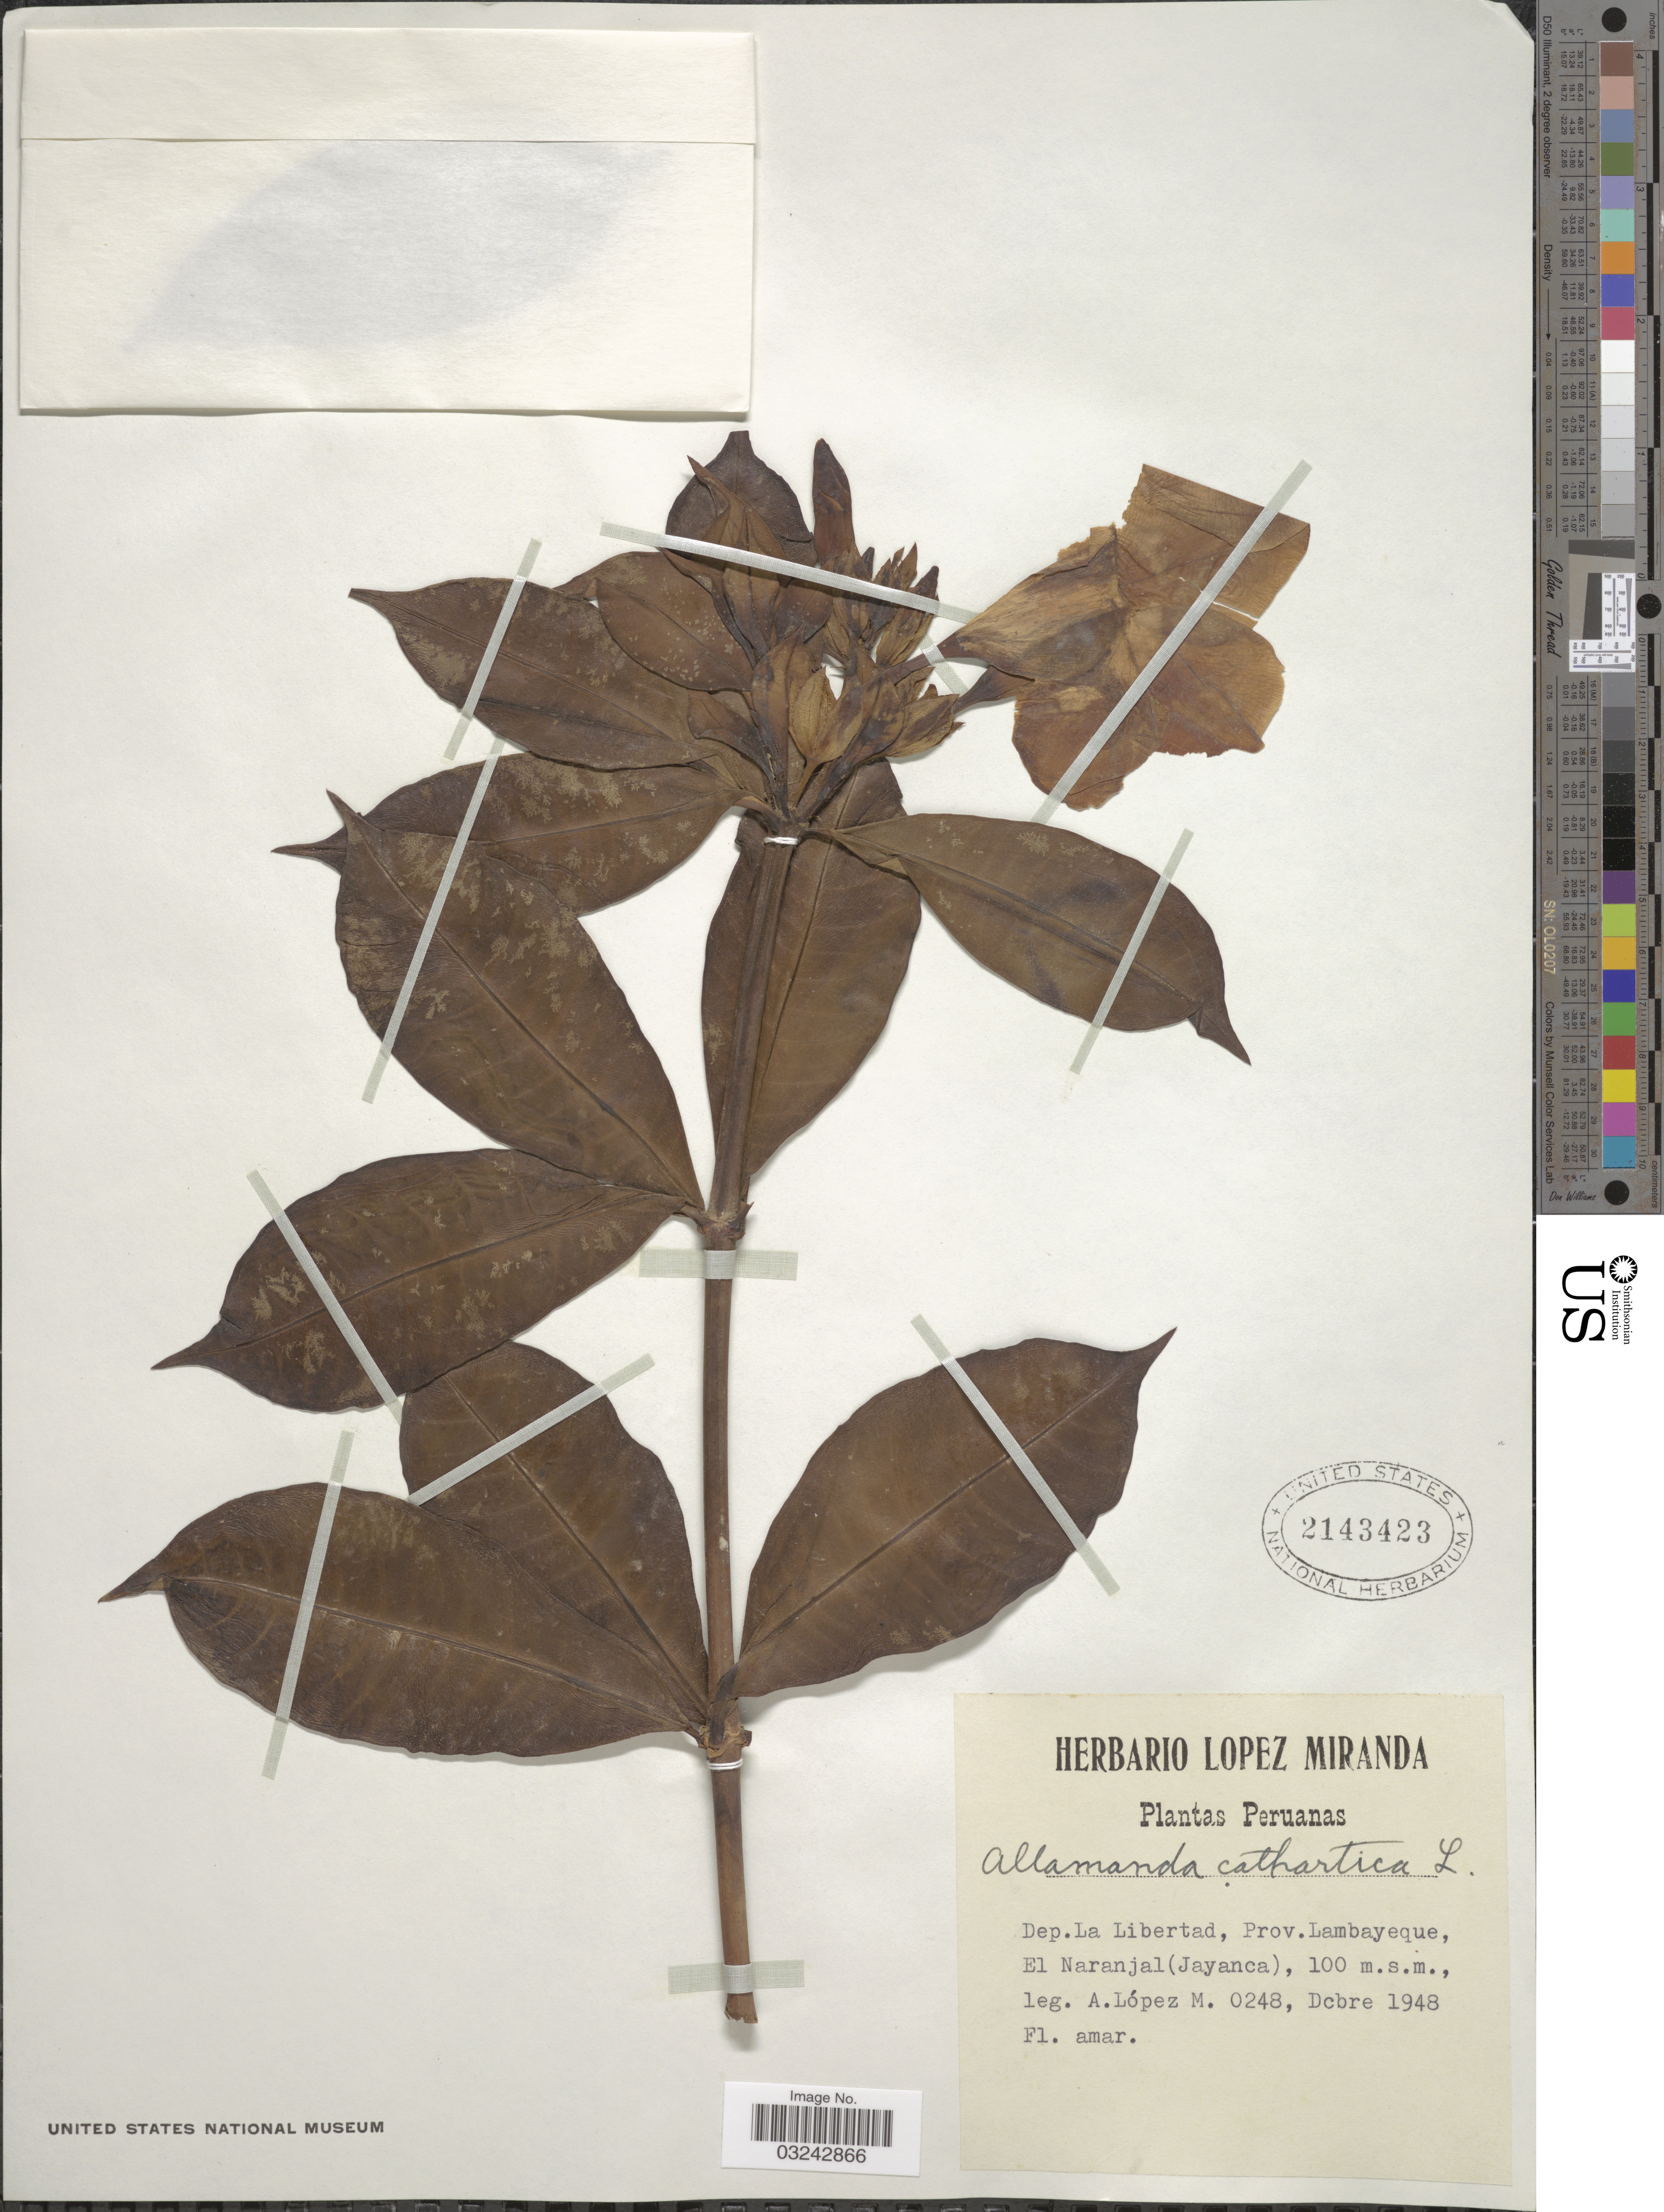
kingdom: Plantae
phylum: Tracheophyta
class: Magnoliopsida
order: Gentianales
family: Apocynaceae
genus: Allamanda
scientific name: Allamanda cathartica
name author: L.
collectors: A. López M.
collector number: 0248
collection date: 1948-12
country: Peru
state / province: La Libertad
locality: Dep. La Libertad, Prov. Lambayeque, El Naranjal (Jayanca).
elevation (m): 100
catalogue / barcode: US 2143423